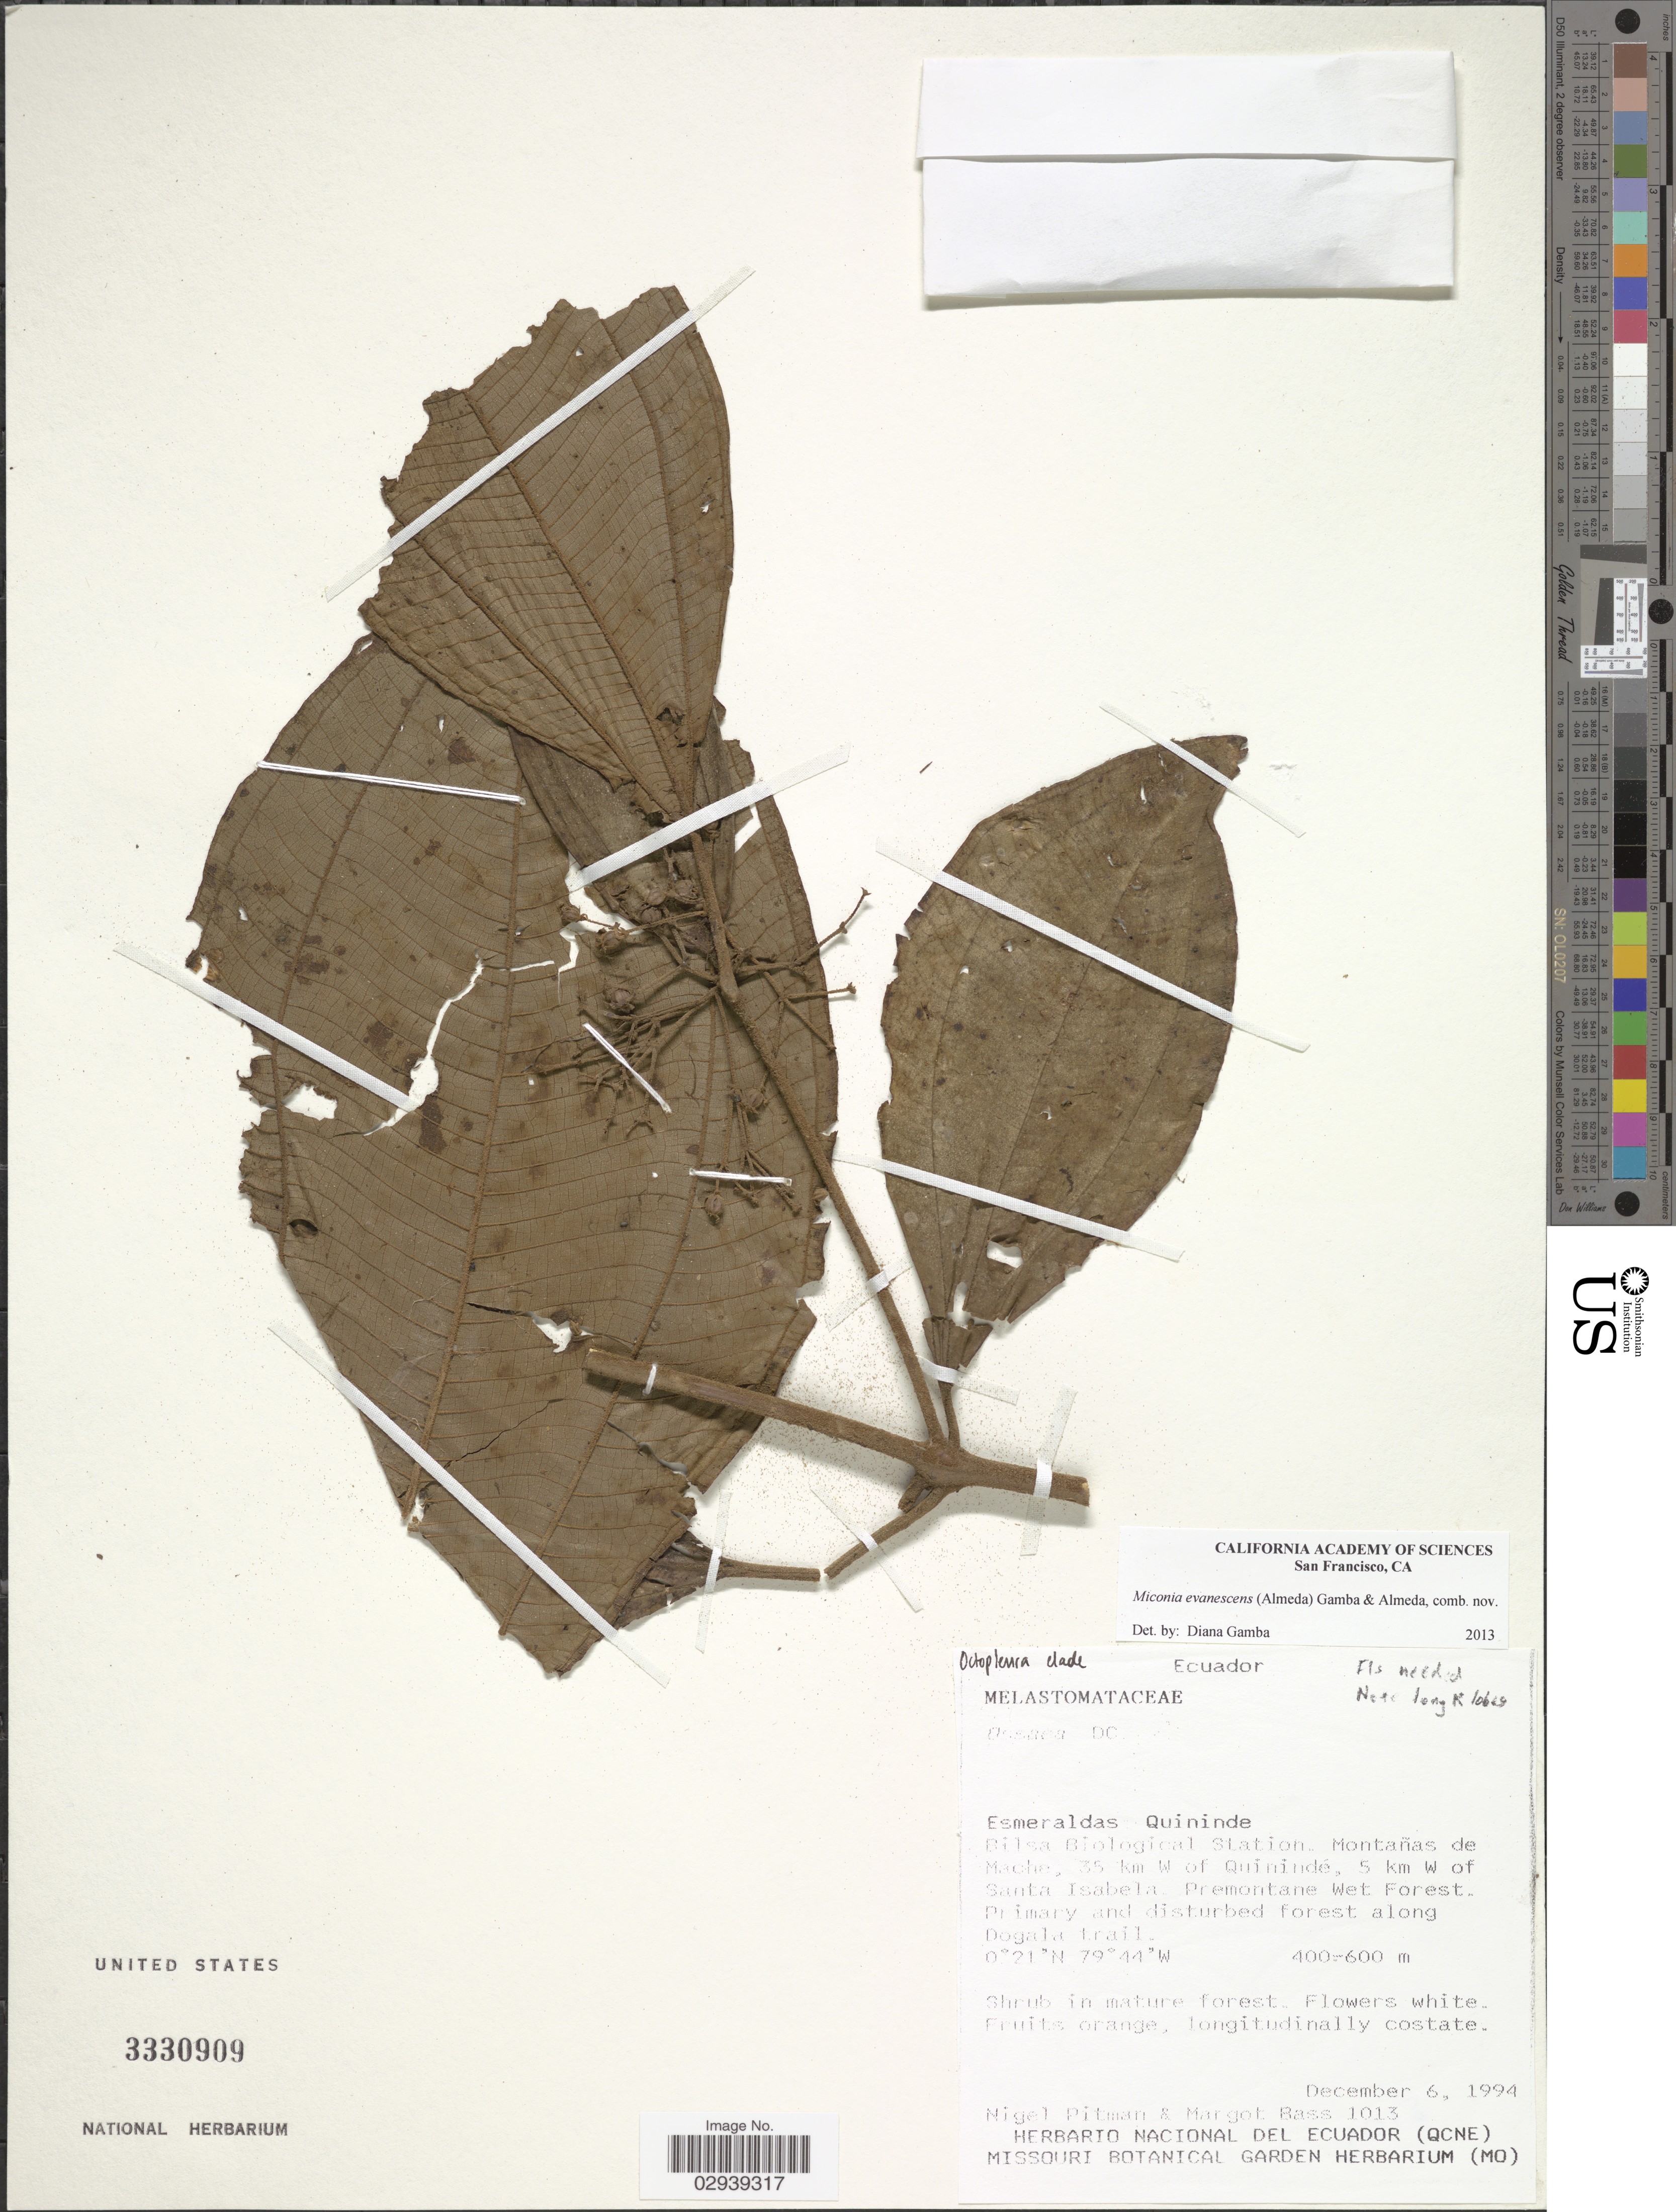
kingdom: Plantae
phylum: Tracheophyta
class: Magnoliopsida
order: Myrtales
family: Melastomataceae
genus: Miconia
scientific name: Miconia evanescens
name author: (Almeda) Gamba & Almeda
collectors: N. Pitman & M. Bass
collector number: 1013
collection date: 1994-12-06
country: Ecuador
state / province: Esmeraldas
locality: Quininde. Bilsa Biological Station. Montañas de Mache, 35 km W of Quinindé, 5 km W of Santa Isabela. Along Dogala trail.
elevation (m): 400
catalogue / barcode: US 3330909